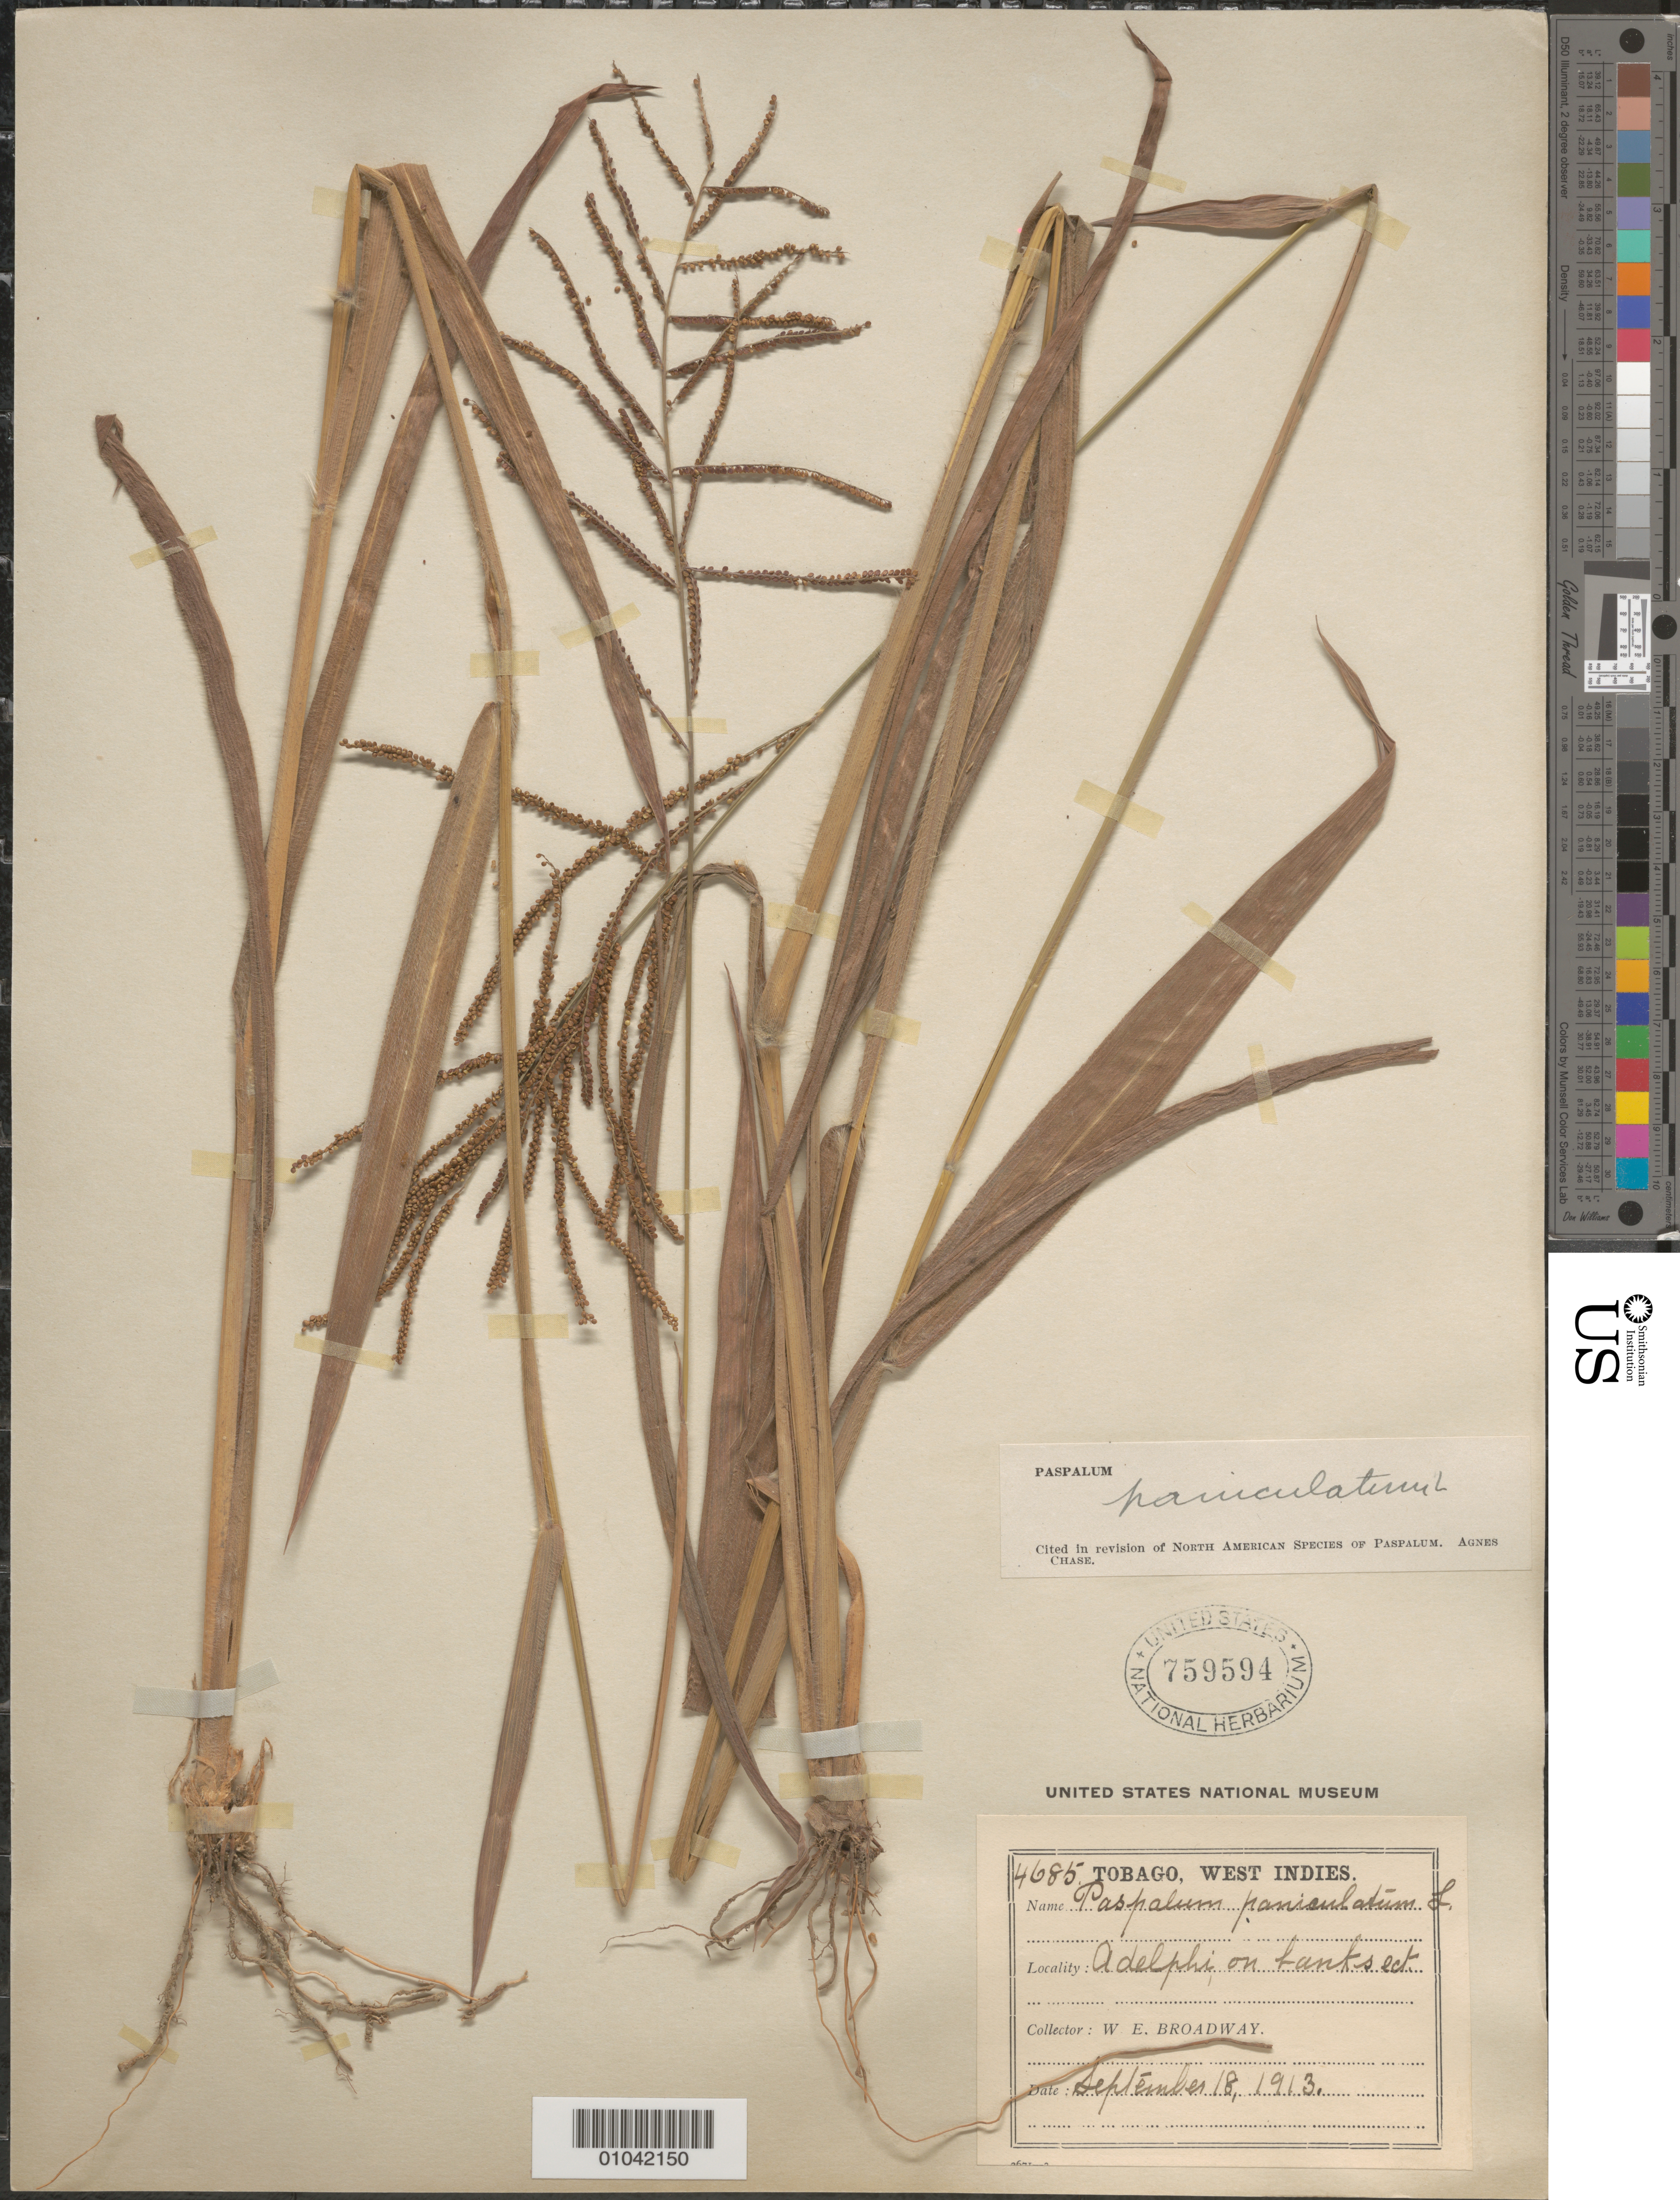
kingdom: Plantae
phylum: Tracheophyta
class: Liliopsida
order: Poales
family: Poaceae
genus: Paspalum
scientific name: Paspalum paniculatum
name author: L.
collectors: W. E. Broadway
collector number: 4685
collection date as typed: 18 Sep 1913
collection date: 1913-09-18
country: Trinidad and Tobago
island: Tobago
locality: Adelphi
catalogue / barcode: US 759594